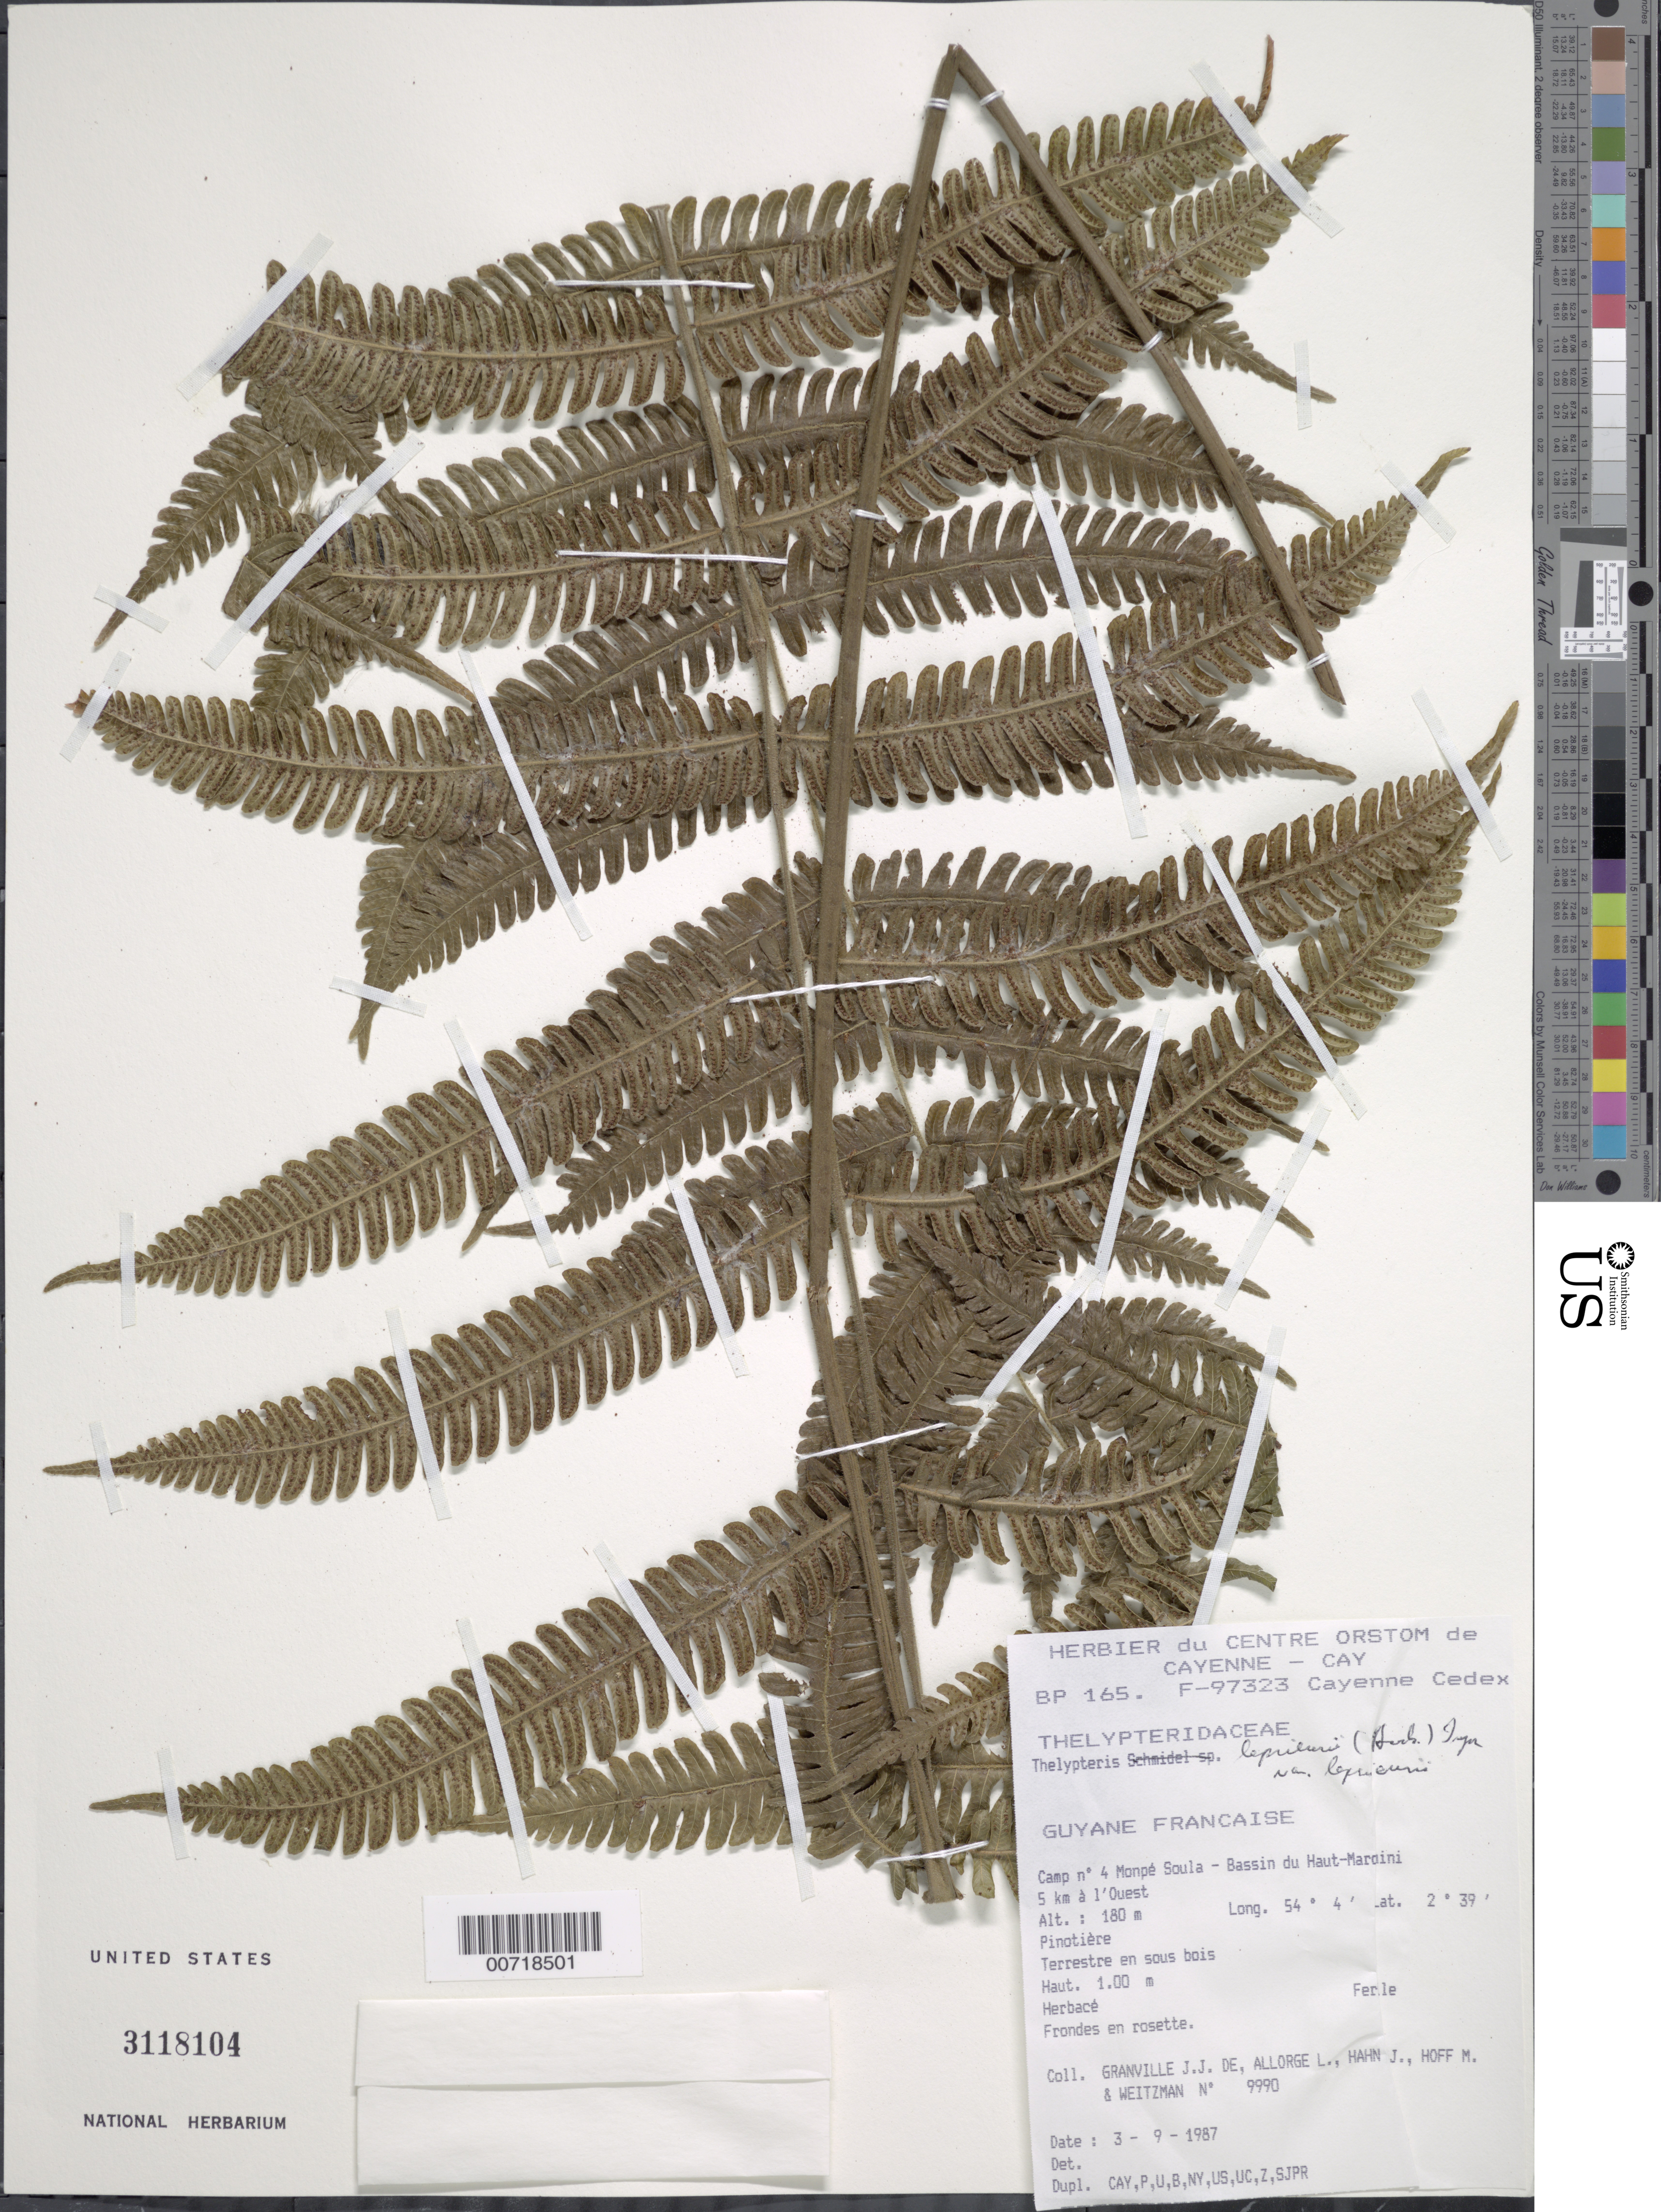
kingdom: Plantae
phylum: Tracheophyta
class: Polypodiopsida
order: Polypodiales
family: Thelypteridaceae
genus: Steiropteris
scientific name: Steiropteris leprieurii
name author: (Hook. f.) Pic. Serm.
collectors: J.-J. de Granville, L. Allorge, W. J. Hahn, M. Hoff & A. L. Weitzman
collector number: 9990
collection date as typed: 3-Sep-87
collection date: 1987-09-03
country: French Guiana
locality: Monpé Soula, Camp #4, Bassin du Haut-Marouini, 5 km to W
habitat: Pinotière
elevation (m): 180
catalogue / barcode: US 3118104